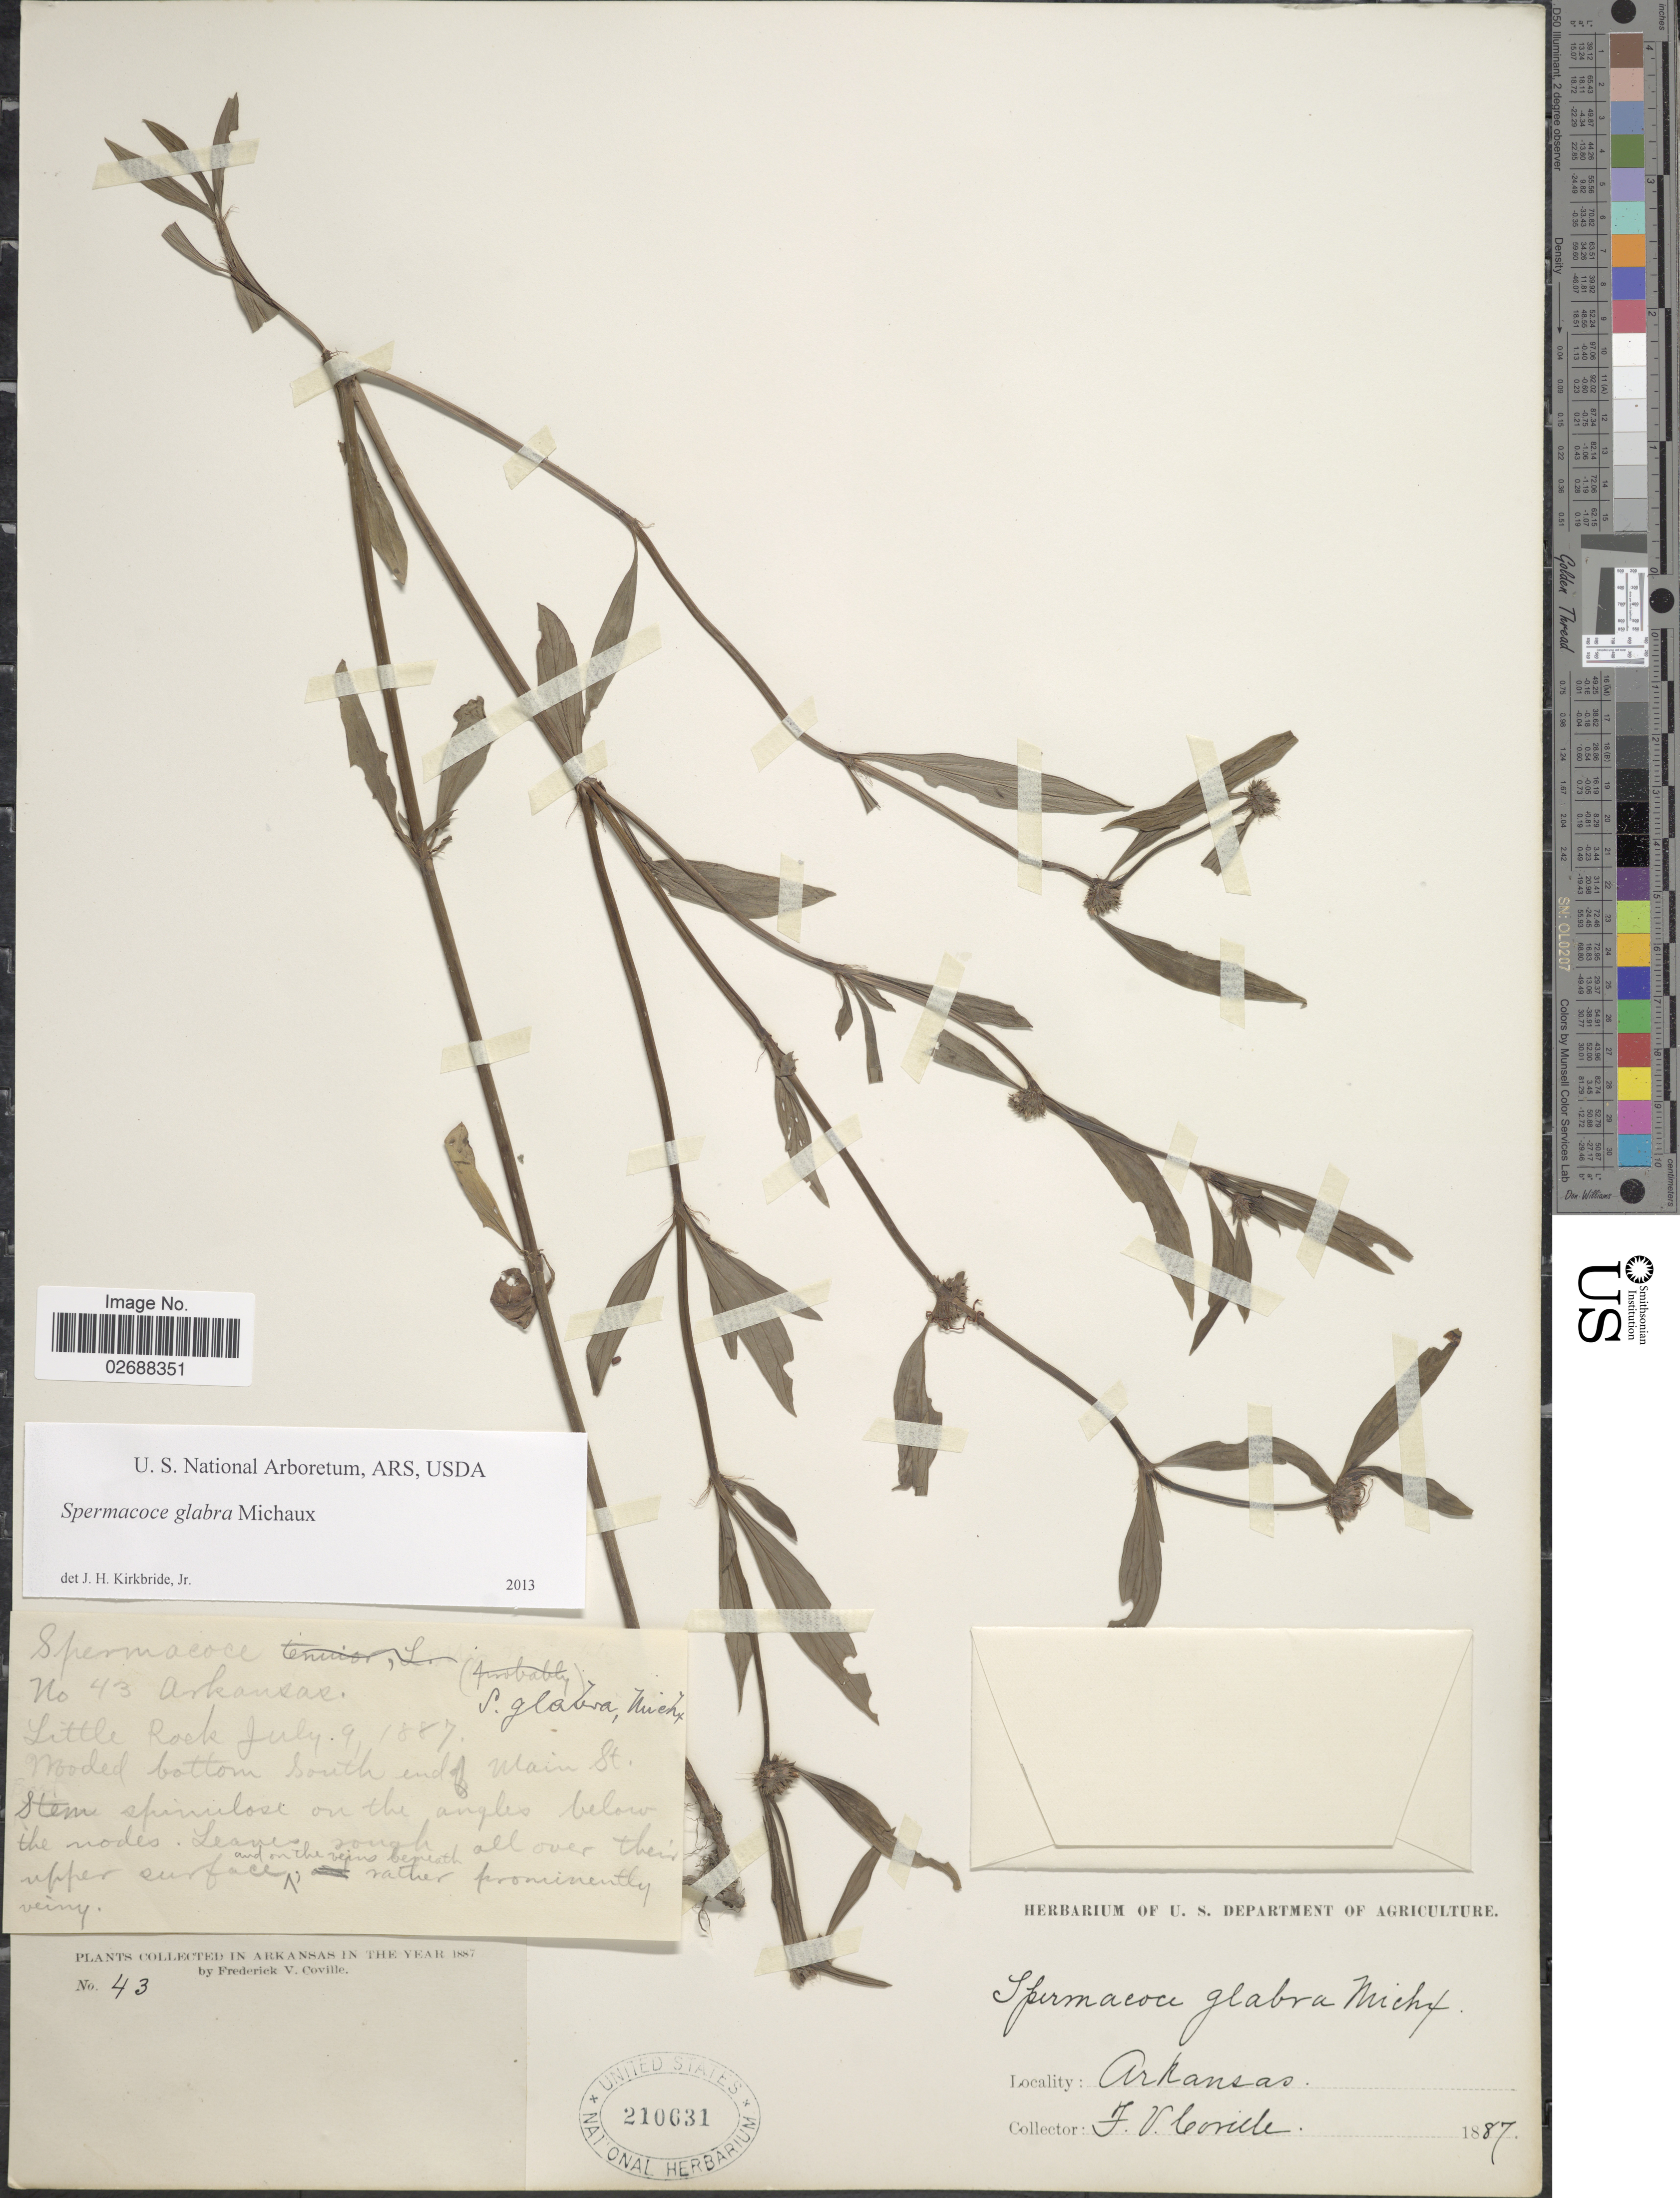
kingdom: Plantae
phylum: Tracheophyta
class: Magnoliopsida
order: Gentianales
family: Rubiaceae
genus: Spermacoce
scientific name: Spermacoce glabra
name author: Michx.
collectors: F. V. Coville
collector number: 43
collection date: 1887-07-09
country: United States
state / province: Arkansas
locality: Wooded bottom south end of Main St. Little Rock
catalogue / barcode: US 210631